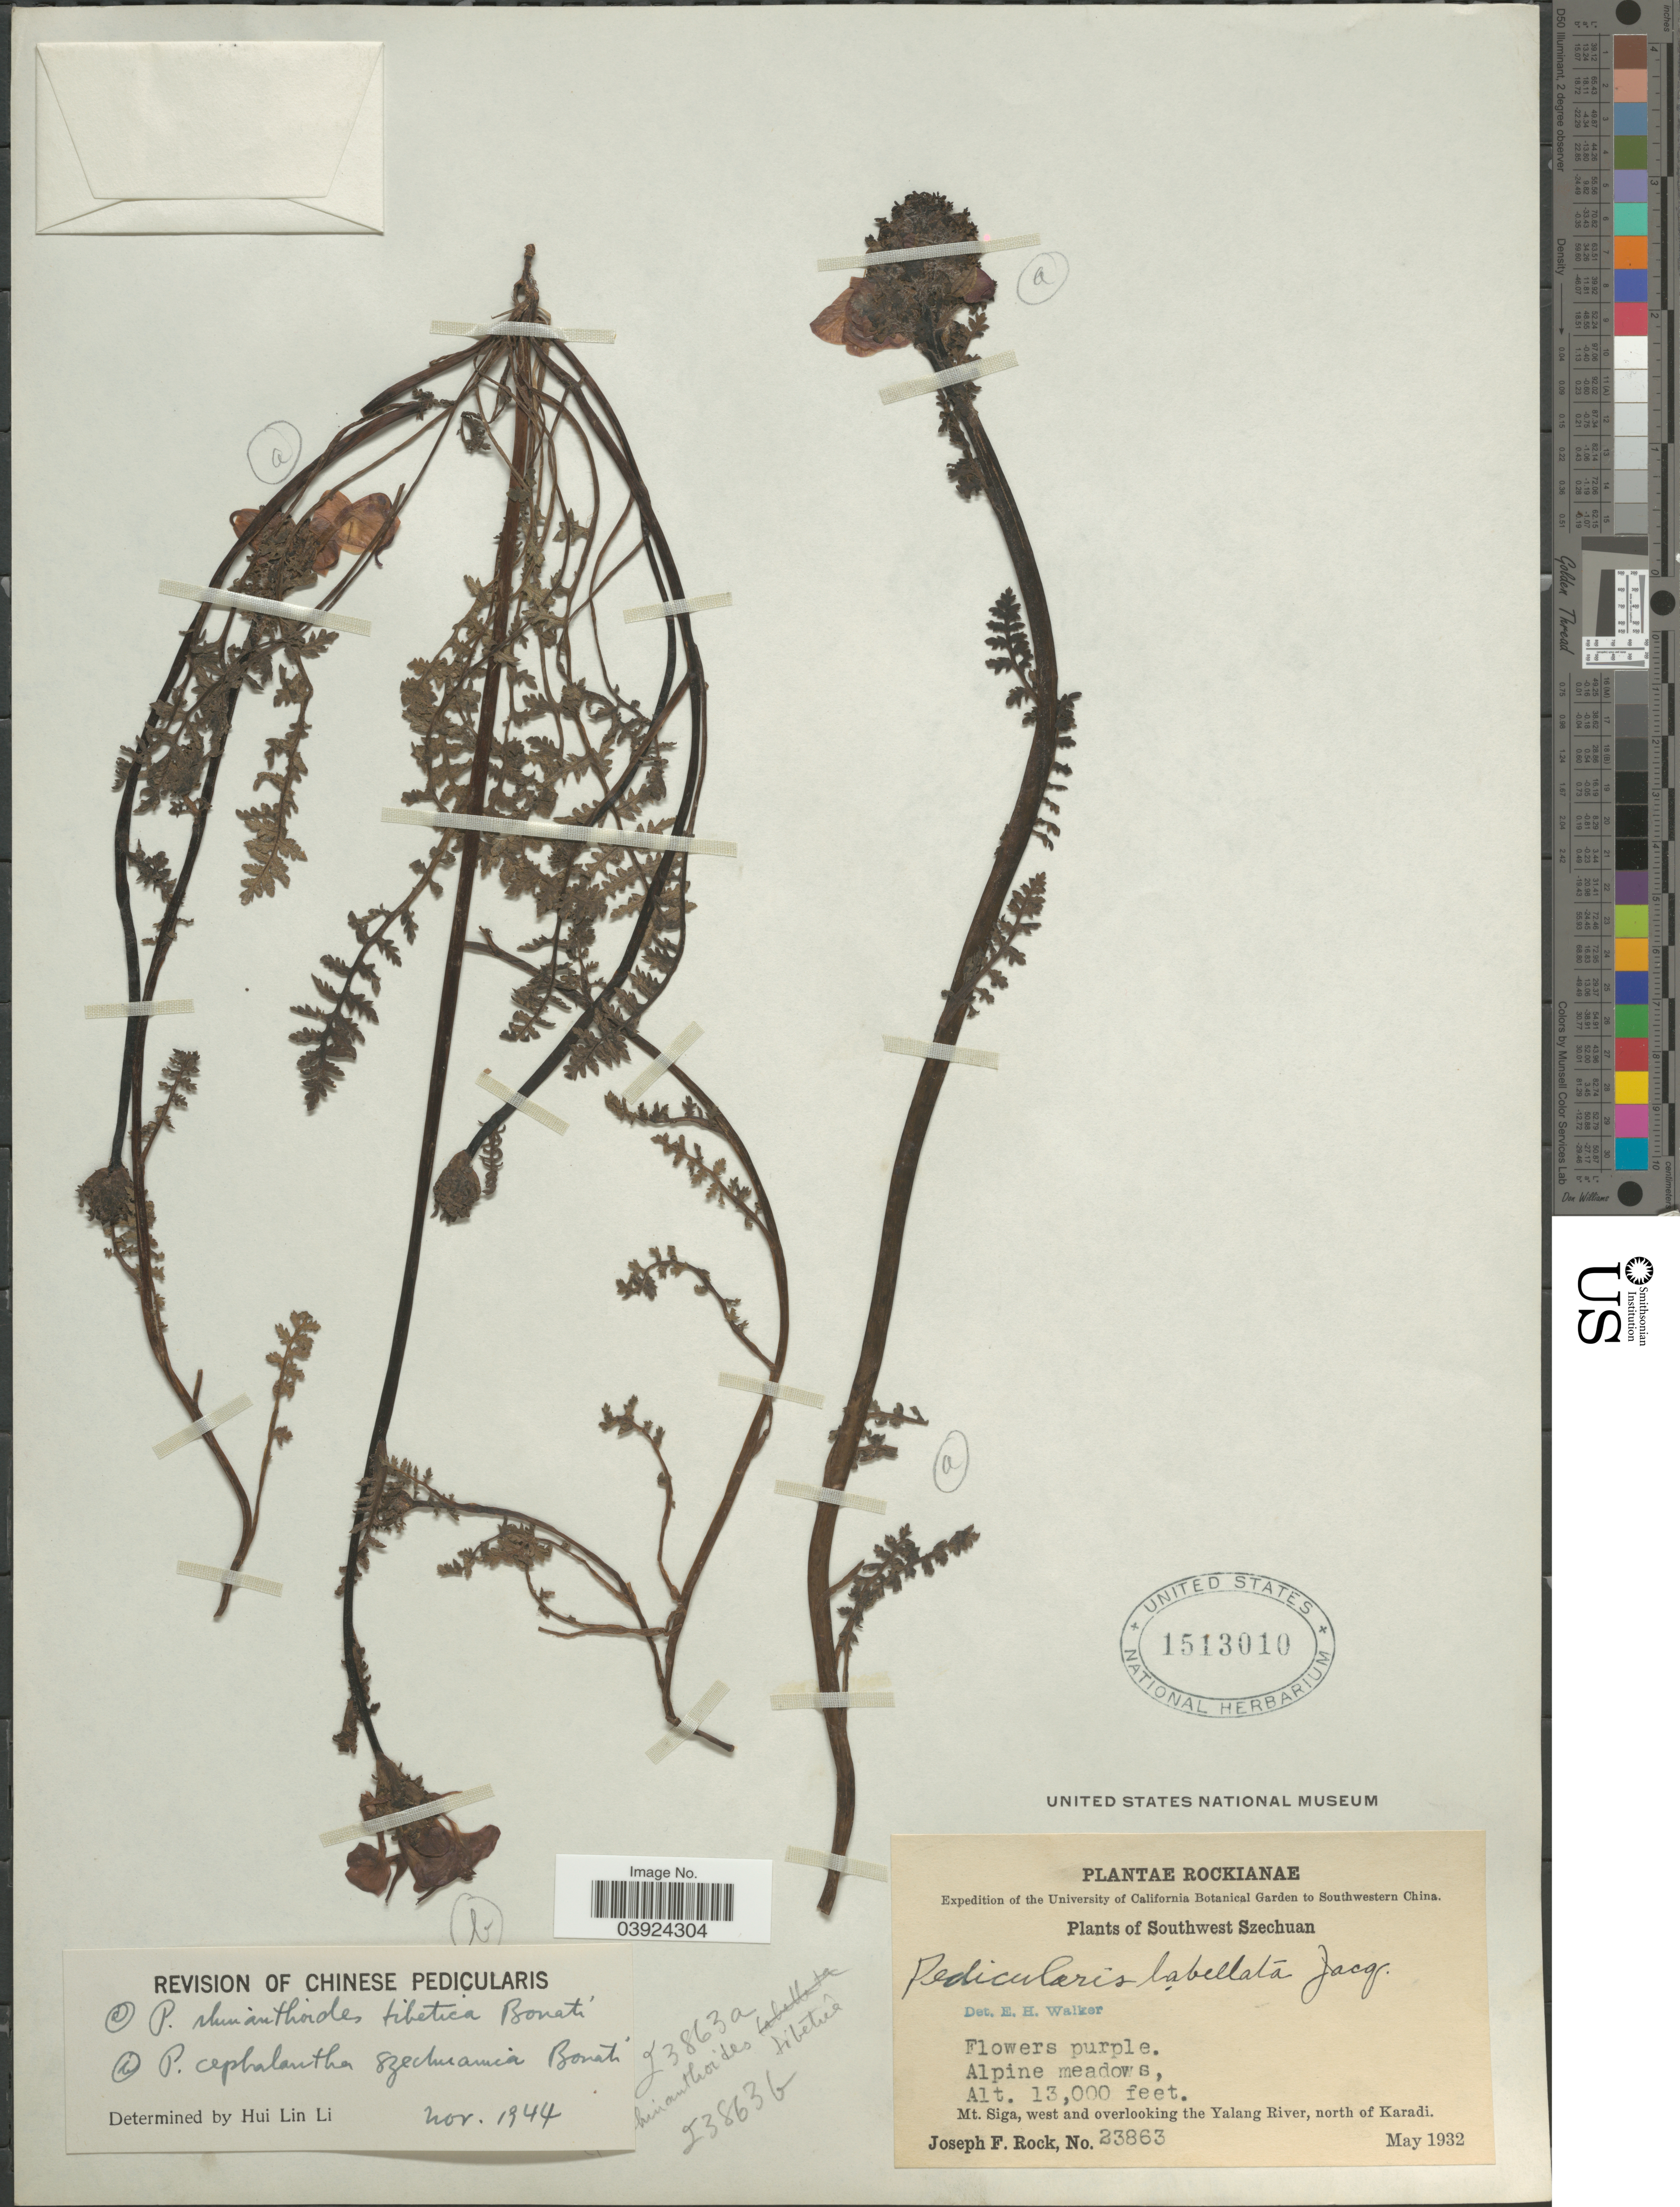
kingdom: Plantae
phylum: Tracheophyta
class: Magnoliopsida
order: Lamiales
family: Orobanchaceae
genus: Pedicularis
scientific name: Pedicularis cephalantha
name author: Franch. ex Maxim.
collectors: J. F. Rock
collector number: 23863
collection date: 1932-05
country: China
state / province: Sichuan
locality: Southwestern China. Southwest Szechuan. Mt. Siga, west and overlooking the Yalang River, north of Karadi.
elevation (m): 3962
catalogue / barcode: US 1513010